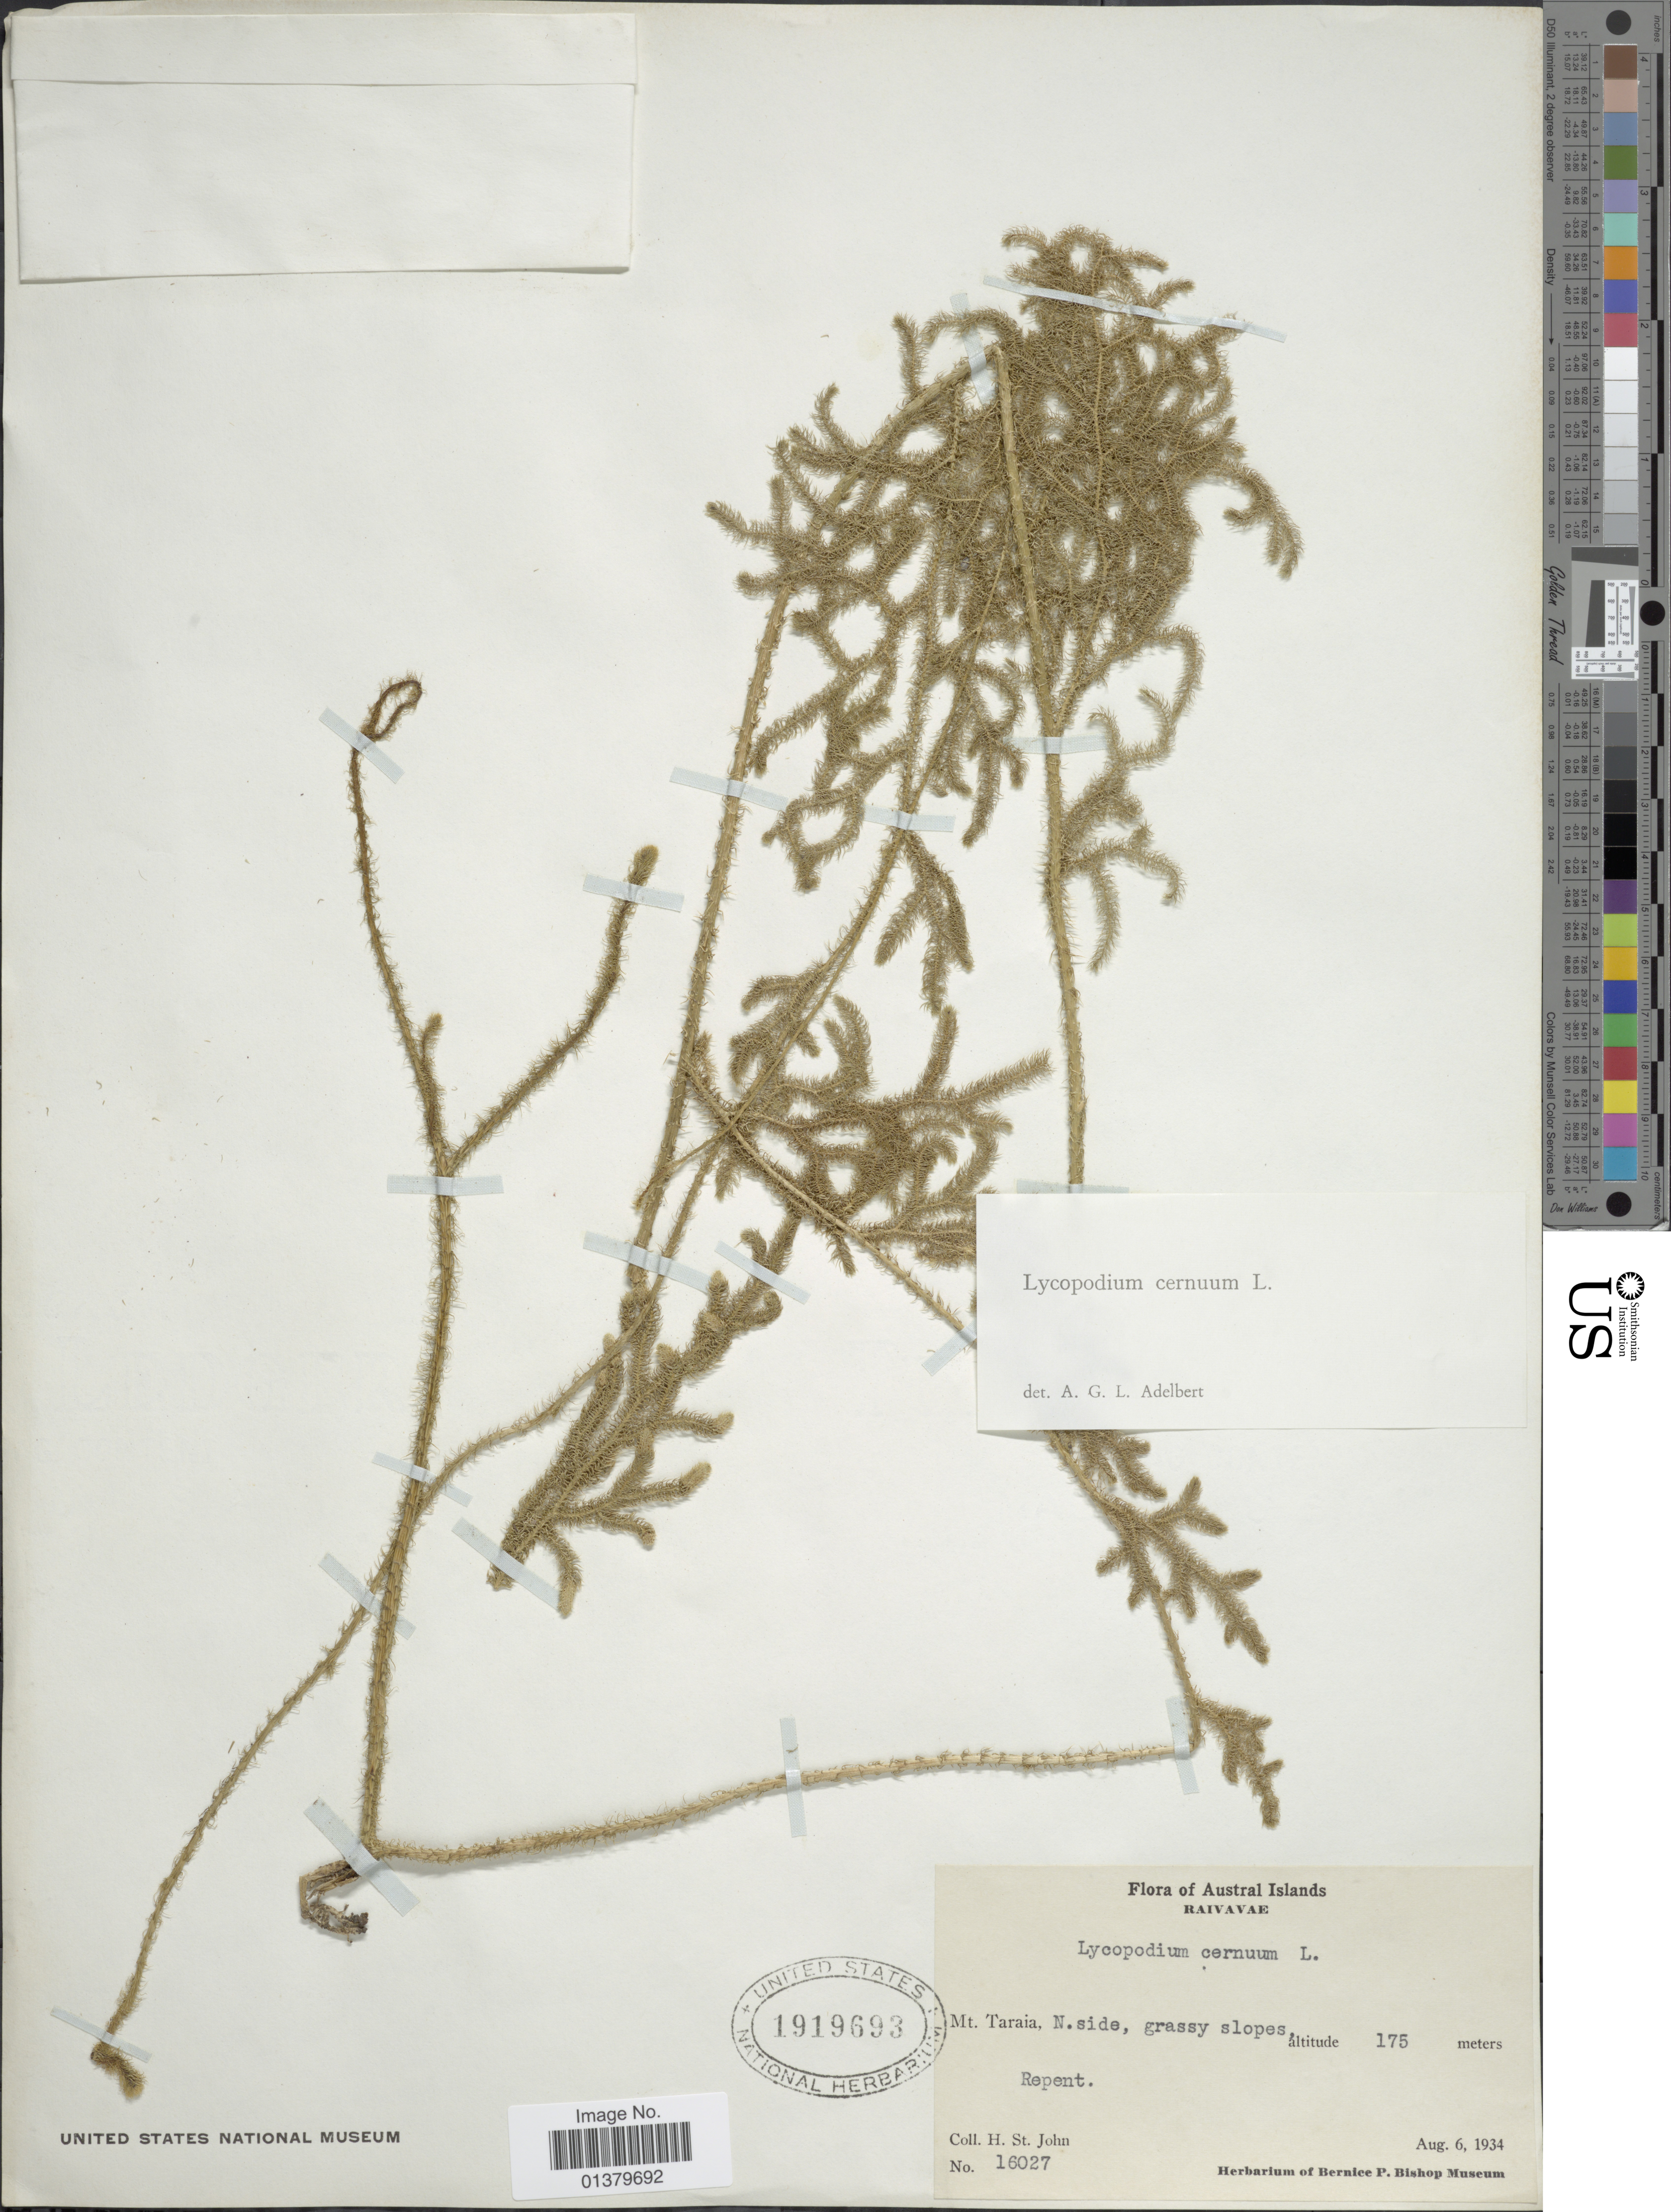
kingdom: Plantae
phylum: Tracheophyta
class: Lycopodiopsida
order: Lycopodiales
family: Lycopodiaceae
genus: Palhinhaea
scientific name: Palhinhaea cernua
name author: (L.) Vasc. & Franco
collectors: H. St. John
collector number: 16027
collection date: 1934-08-06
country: French Polynesia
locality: Austral Islands, Mt Taraia, N side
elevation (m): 175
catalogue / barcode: US 1919693